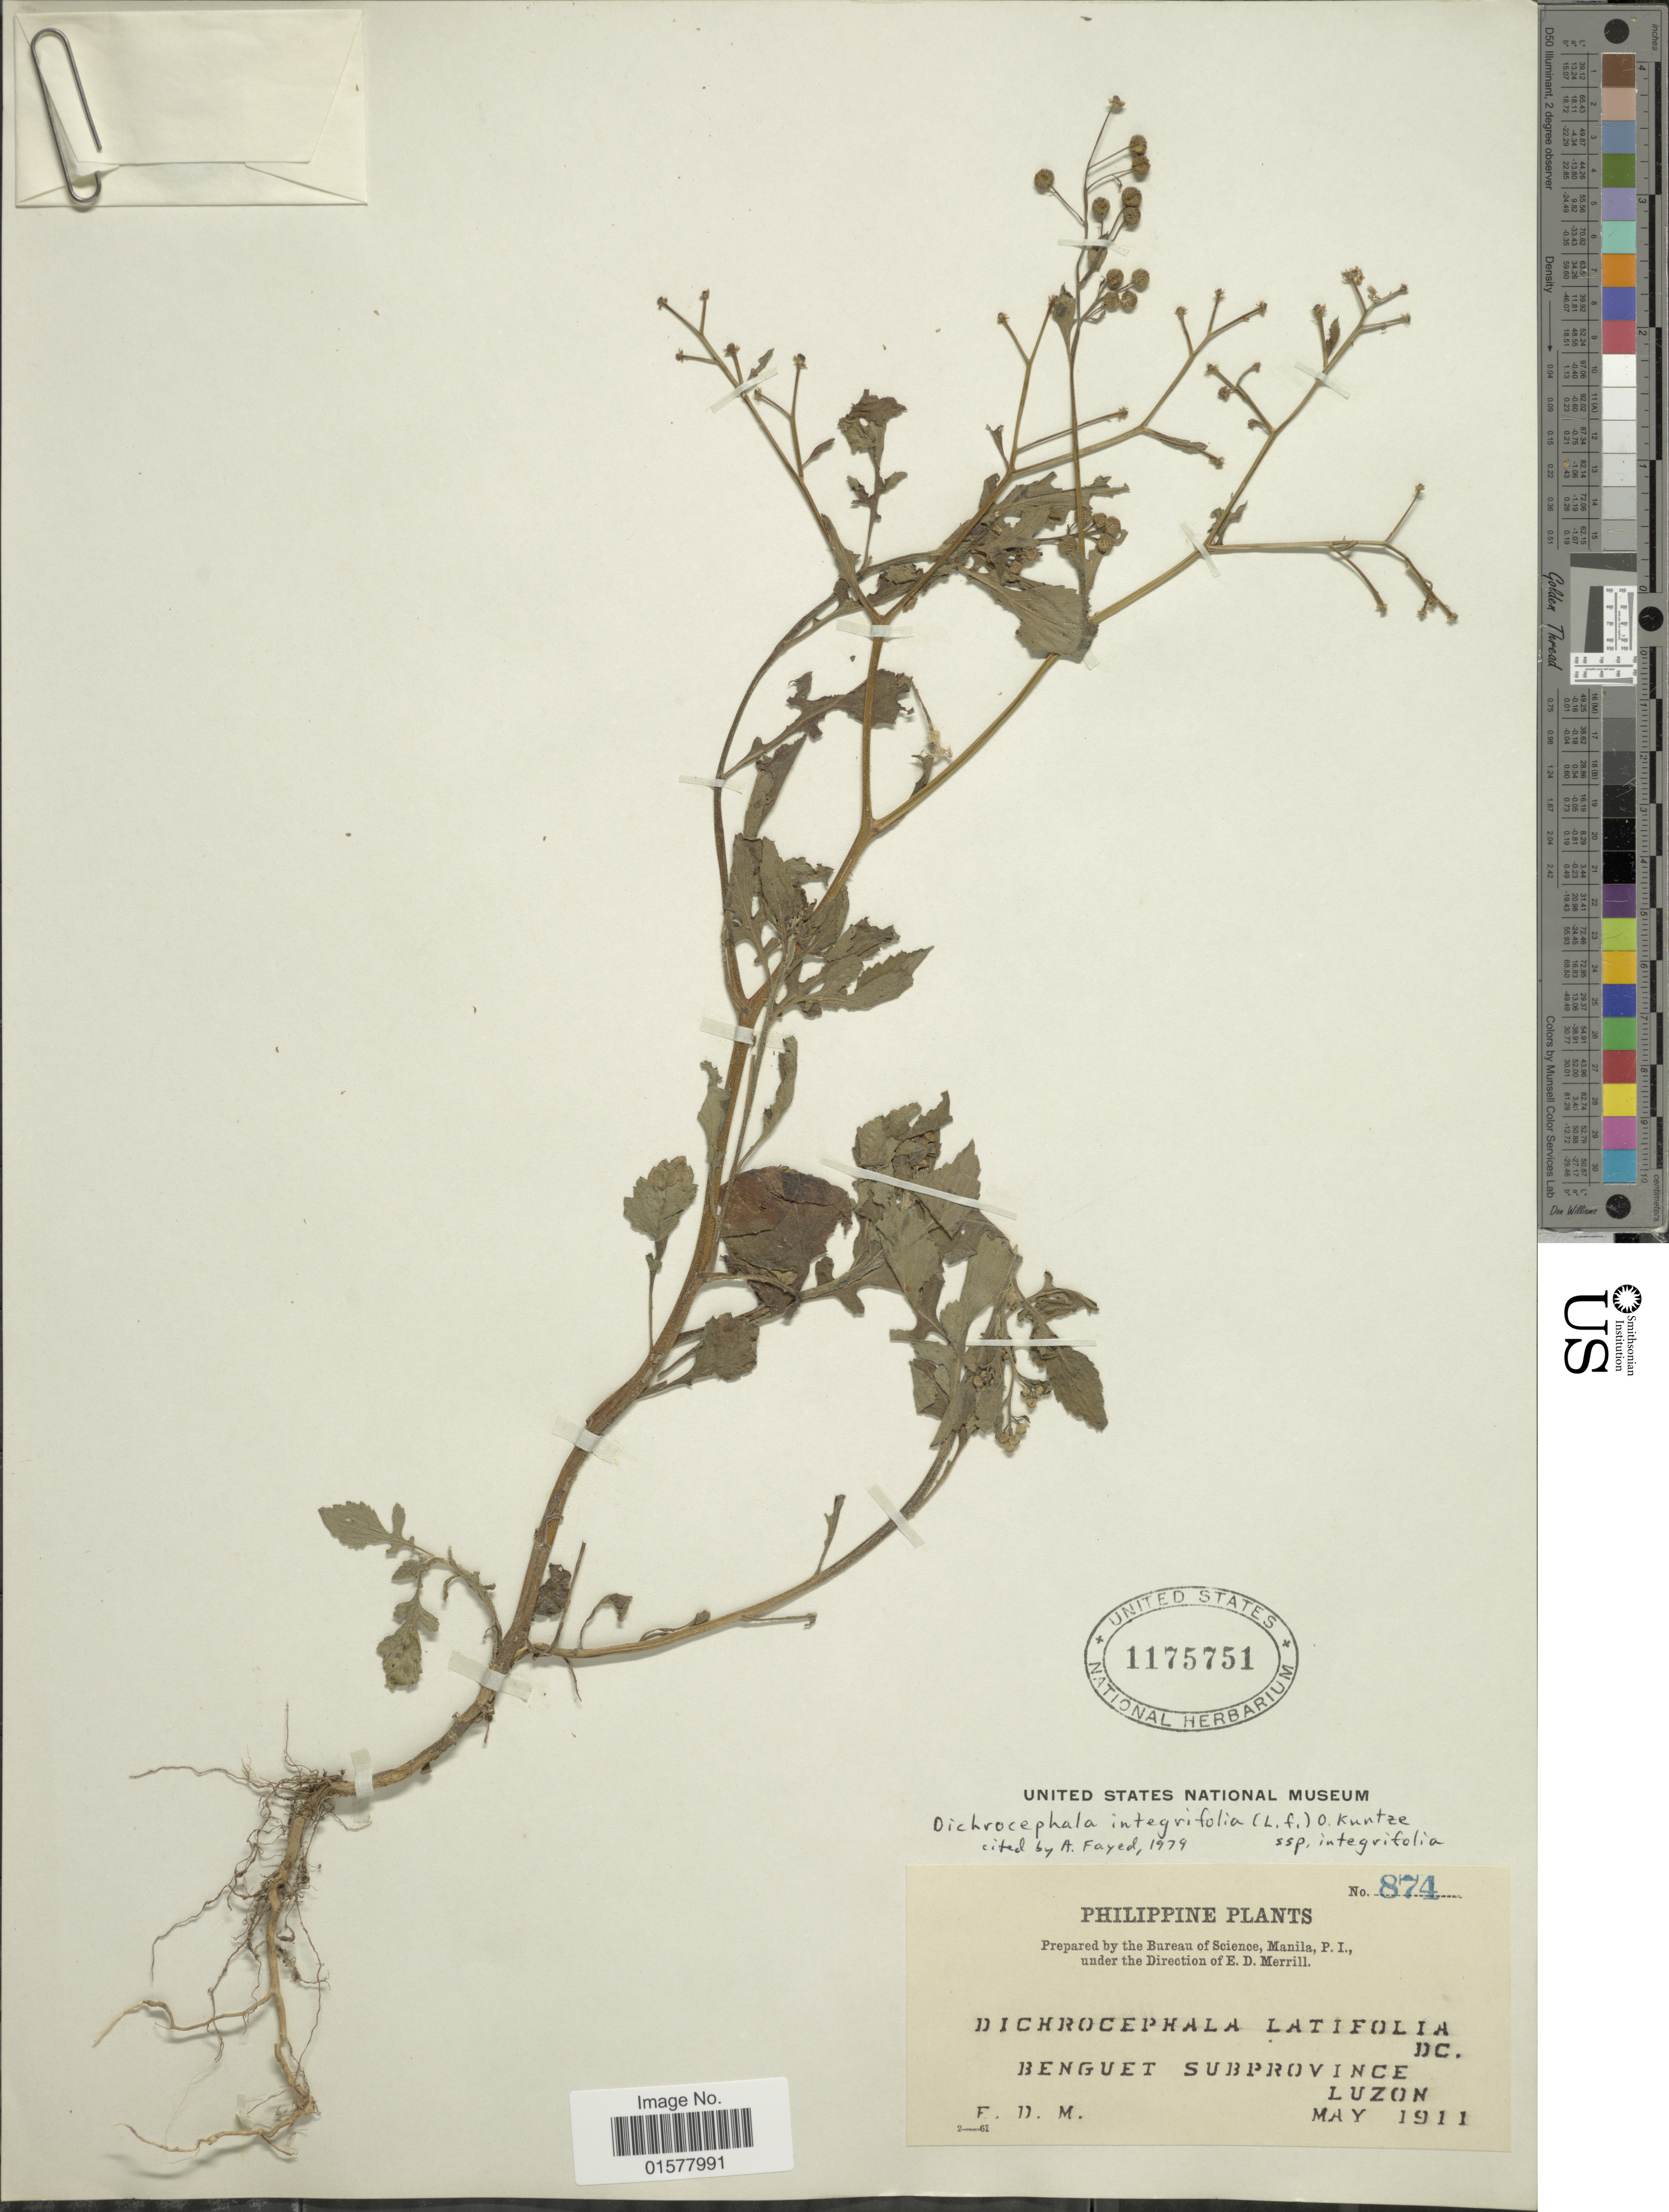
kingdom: Plantae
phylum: Tracheophyta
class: Magnoliopsida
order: Asterales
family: Asteraceae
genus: Dichrocephala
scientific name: Dichrocephala integrifolia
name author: (L. f.) Kuntze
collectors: E. D. Merrill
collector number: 874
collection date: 1911-05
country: Philippines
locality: Benguet Subprovince, Luzon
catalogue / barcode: US 1175751